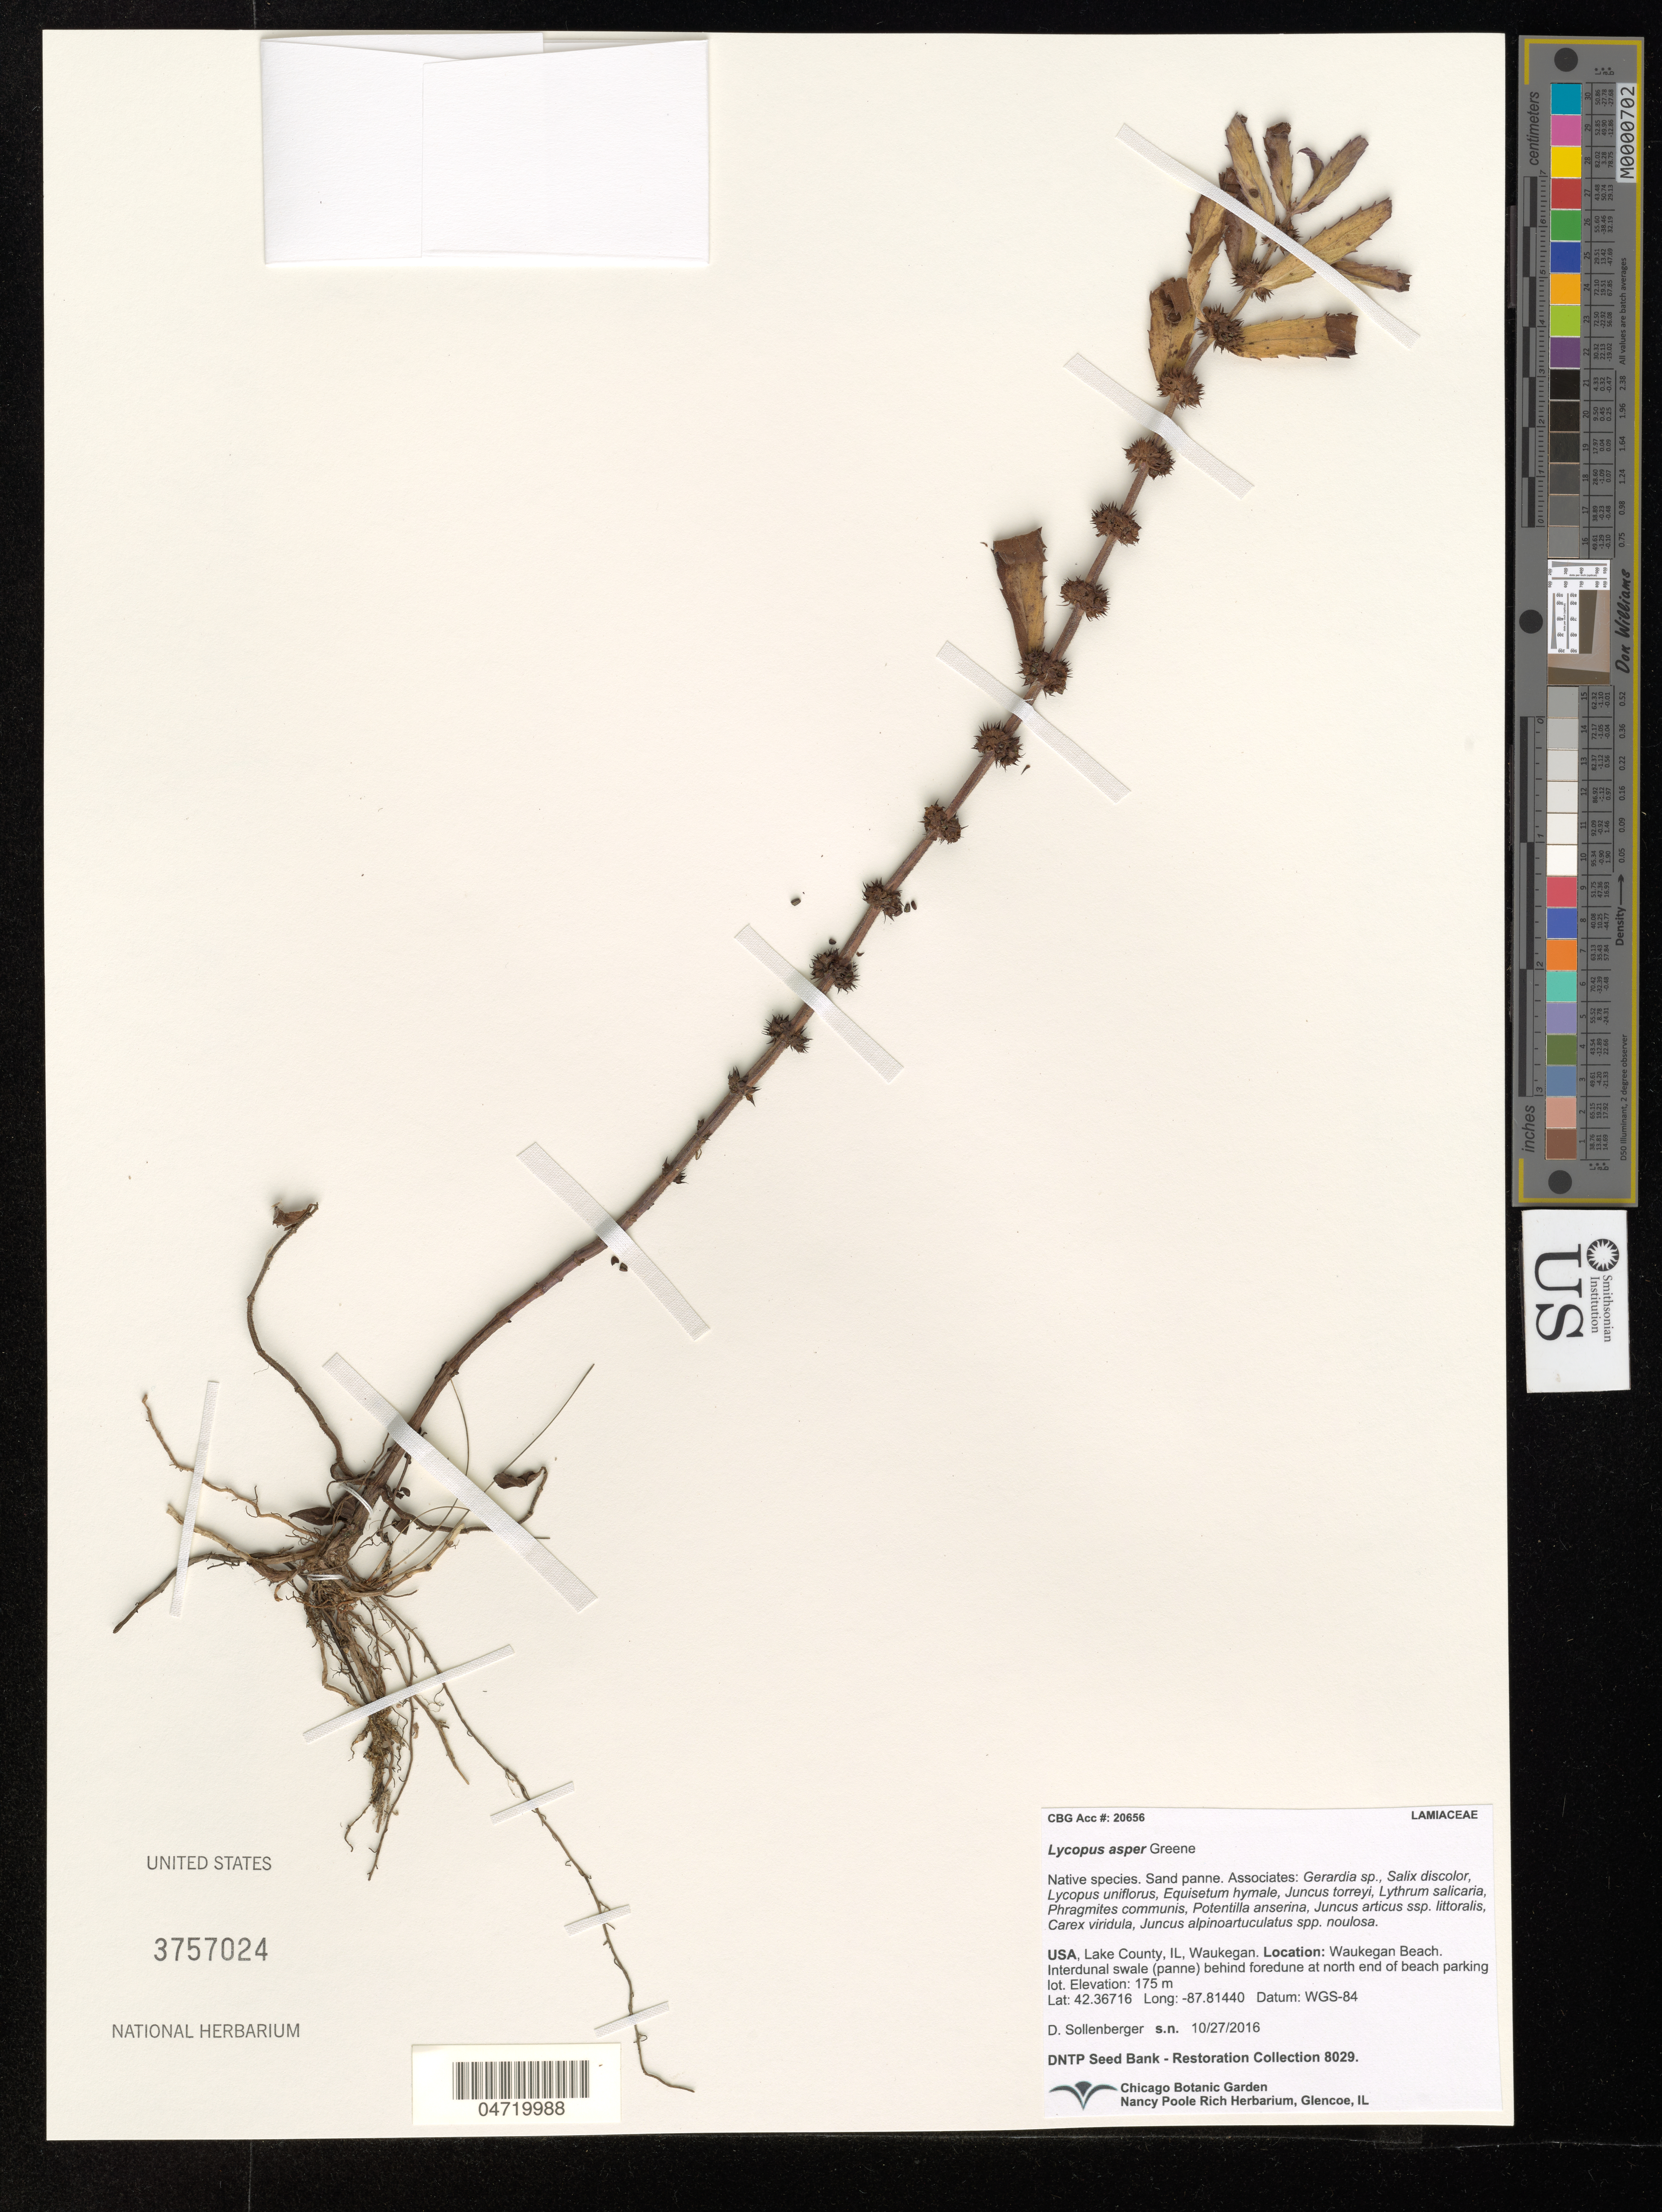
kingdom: Plantae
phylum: Tracheophyta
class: Magnoliopsida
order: Lamiales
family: Lamiaceae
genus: Lycopus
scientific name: Lycopus asper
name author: Greene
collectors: D. Sollenberger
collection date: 2016-10-27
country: United States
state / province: Illinois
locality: Lake County, Waukegan. Waukegan Beach. Interdunal swale (panne) behind fore dune at north end of beach parking lot.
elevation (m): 175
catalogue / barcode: US 3757021